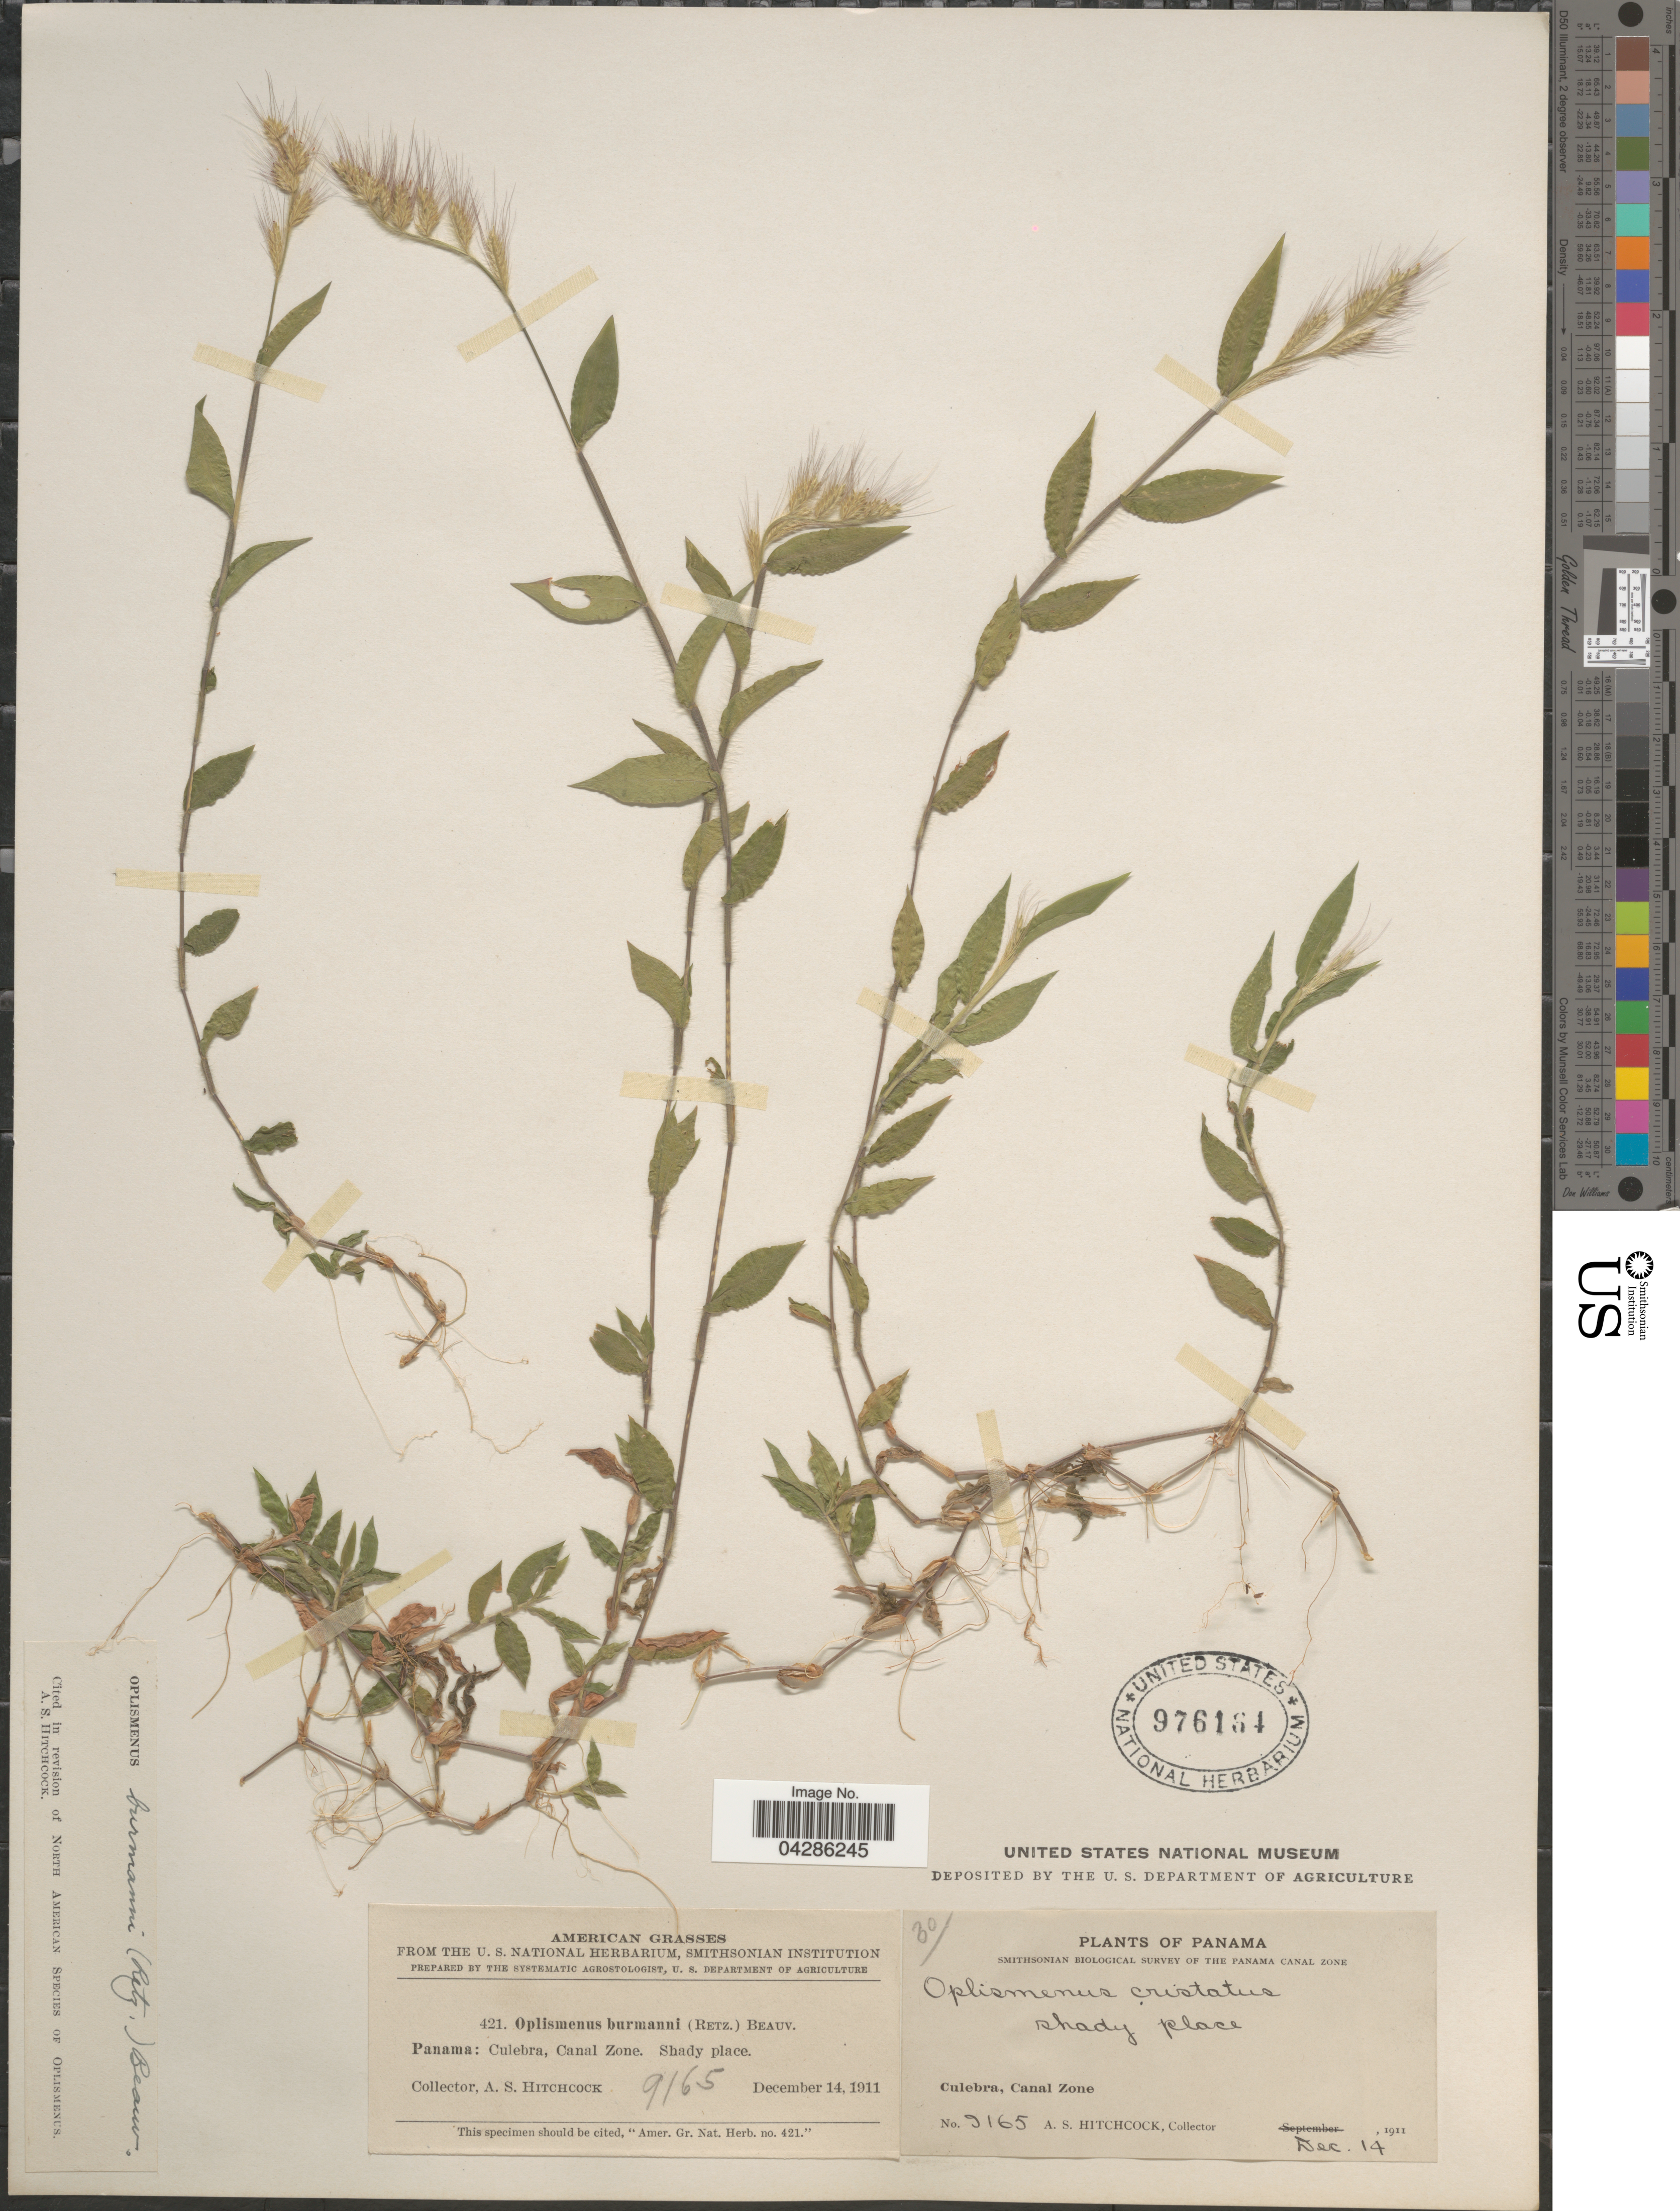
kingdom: Plantae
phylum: Tracheophyta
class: Liliopsida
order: Poales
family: Poaceae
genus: Oplismenus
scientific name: Oplismenus burmannii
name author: (Retz.) P. Beauv.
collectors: A. S. Hitchcock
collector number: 421/30/9165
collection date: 1911-12-14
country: Panama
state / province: Colón / Panamá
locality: Smithsonian Biological Survey of The Panama Canal Zone. Shady place. Culebra, Canal Zone.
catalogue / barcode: US 976164